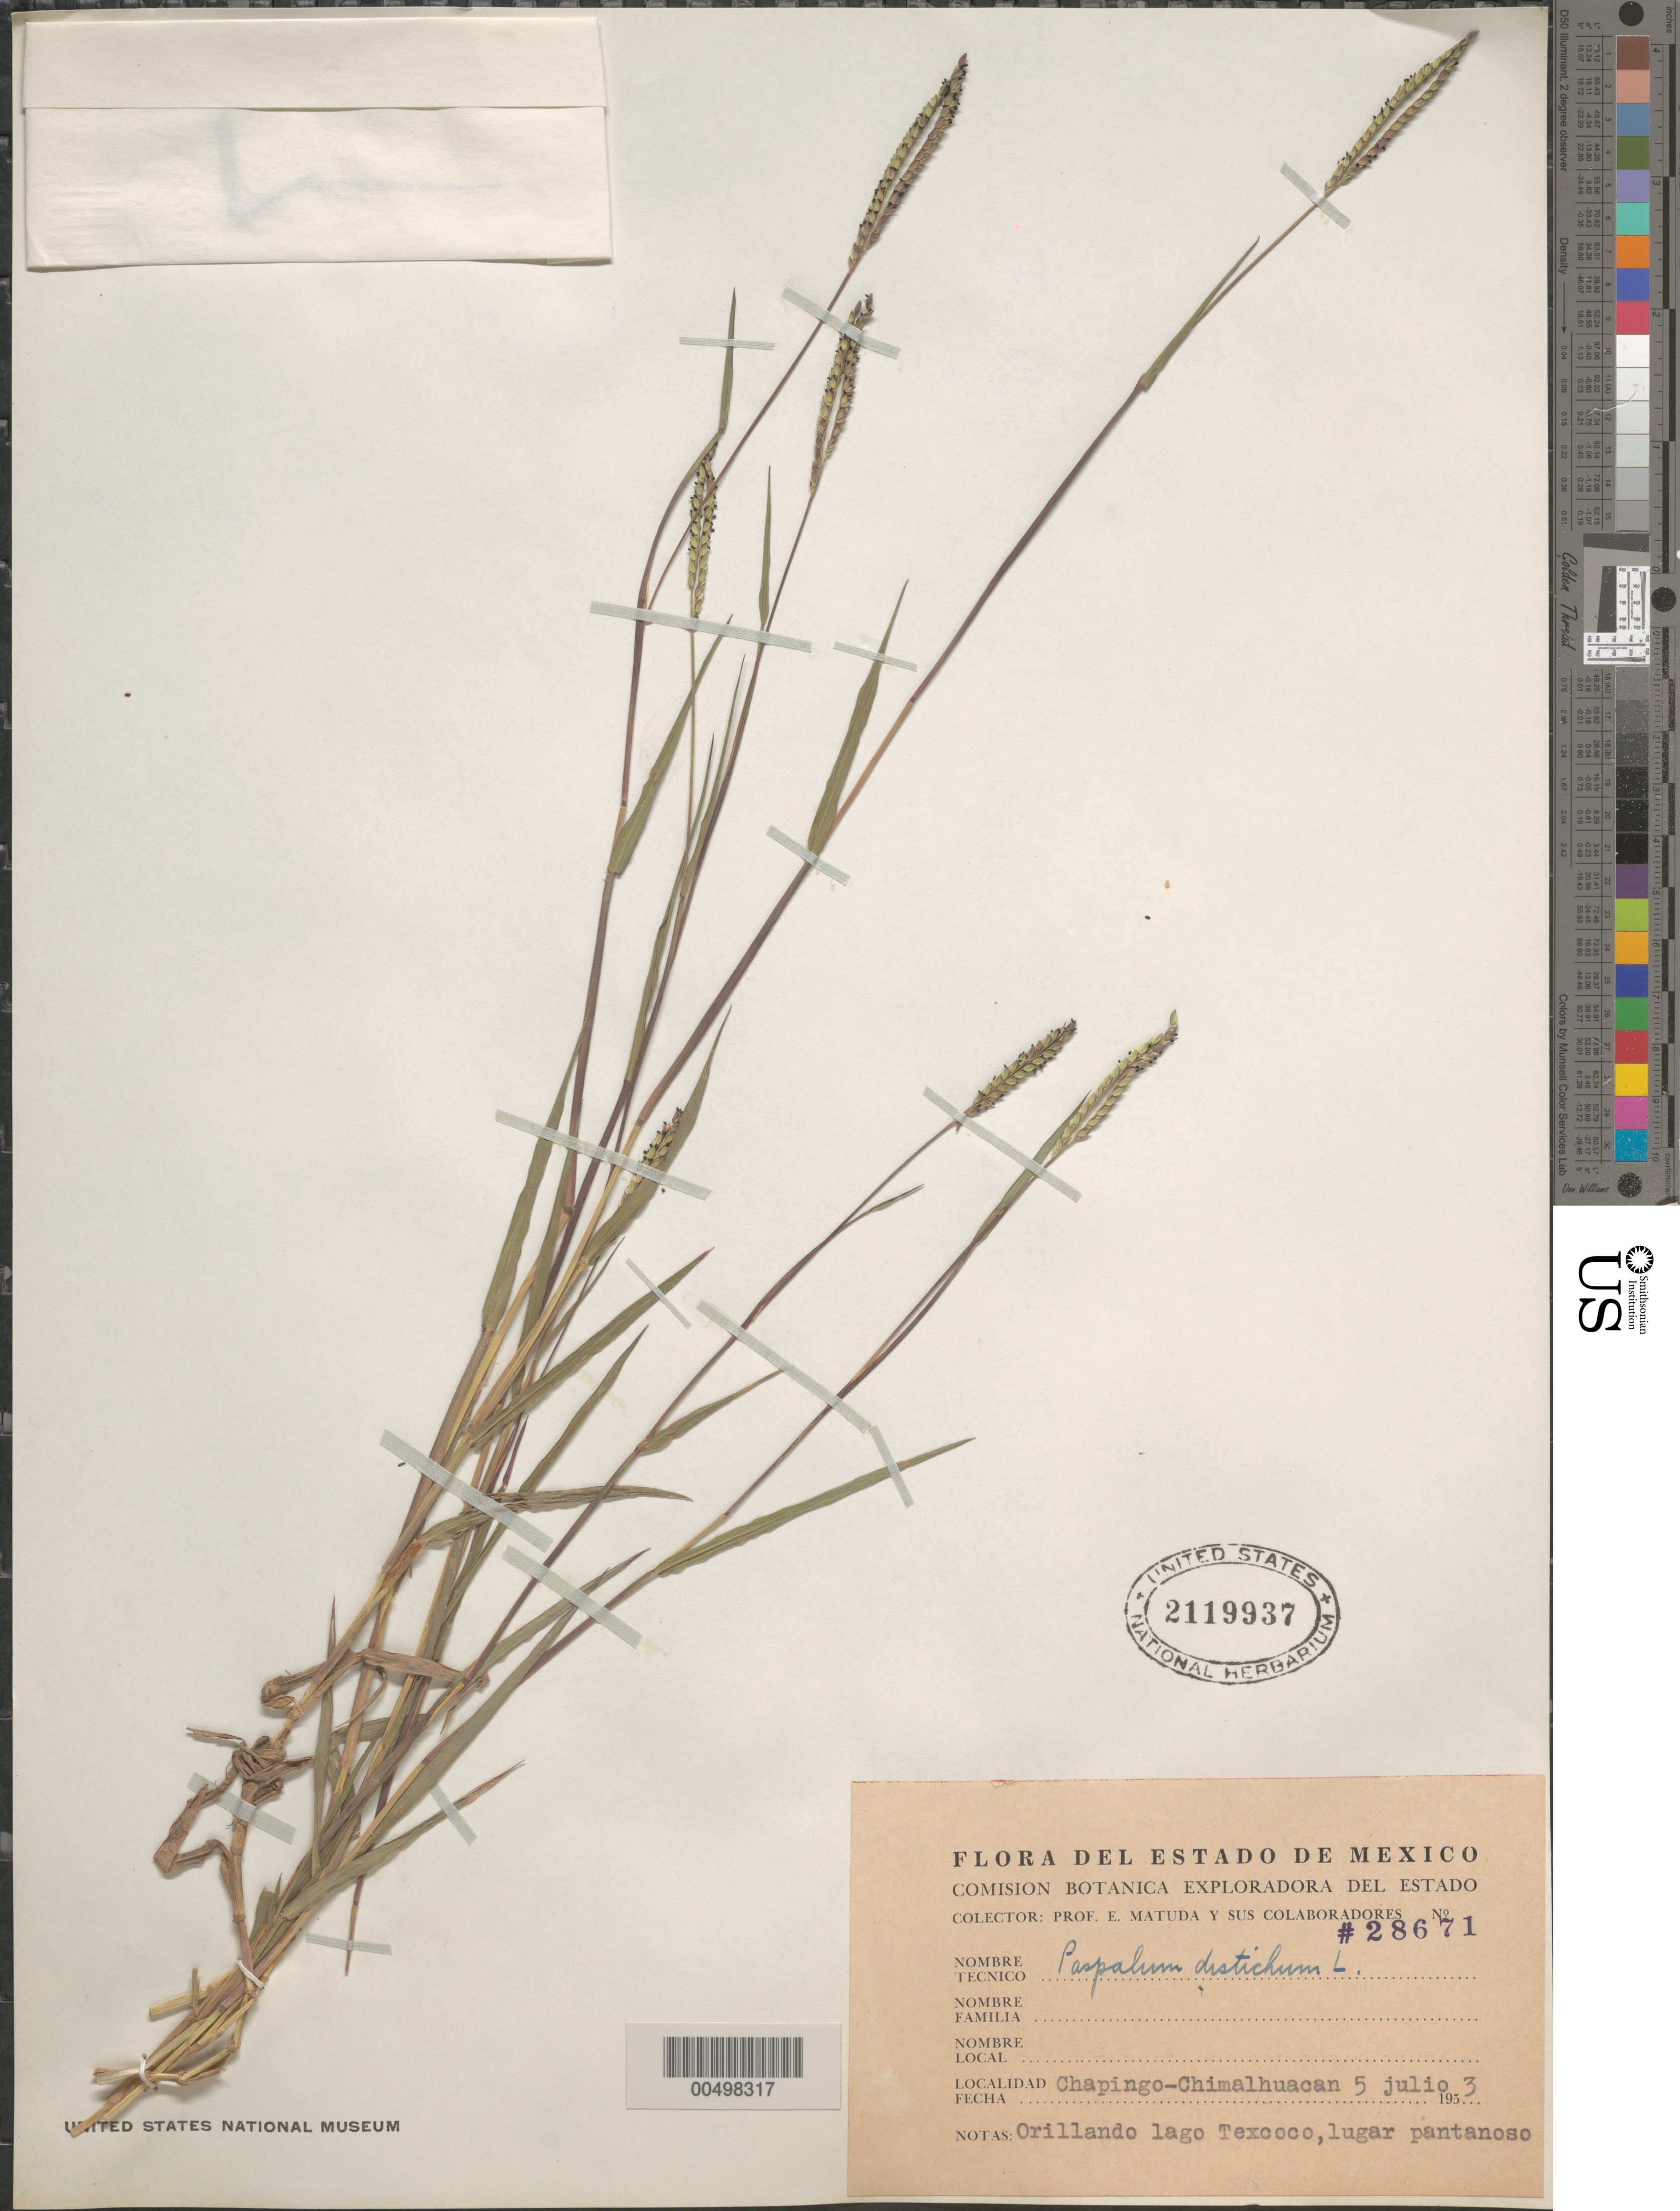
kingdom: Plantae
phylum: Tracheophyta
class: Liliopsida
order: Poales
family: Poaceae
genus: Paspalum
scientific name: Paspalum paspaloides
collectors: E. Matuda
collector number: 28671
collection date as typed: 5 Jul 1953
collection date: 1953-07-05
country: Mexico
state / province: México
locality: Chapingo - Chimalhuacan, bordering Lago Texcoco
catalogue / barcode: US 2119937